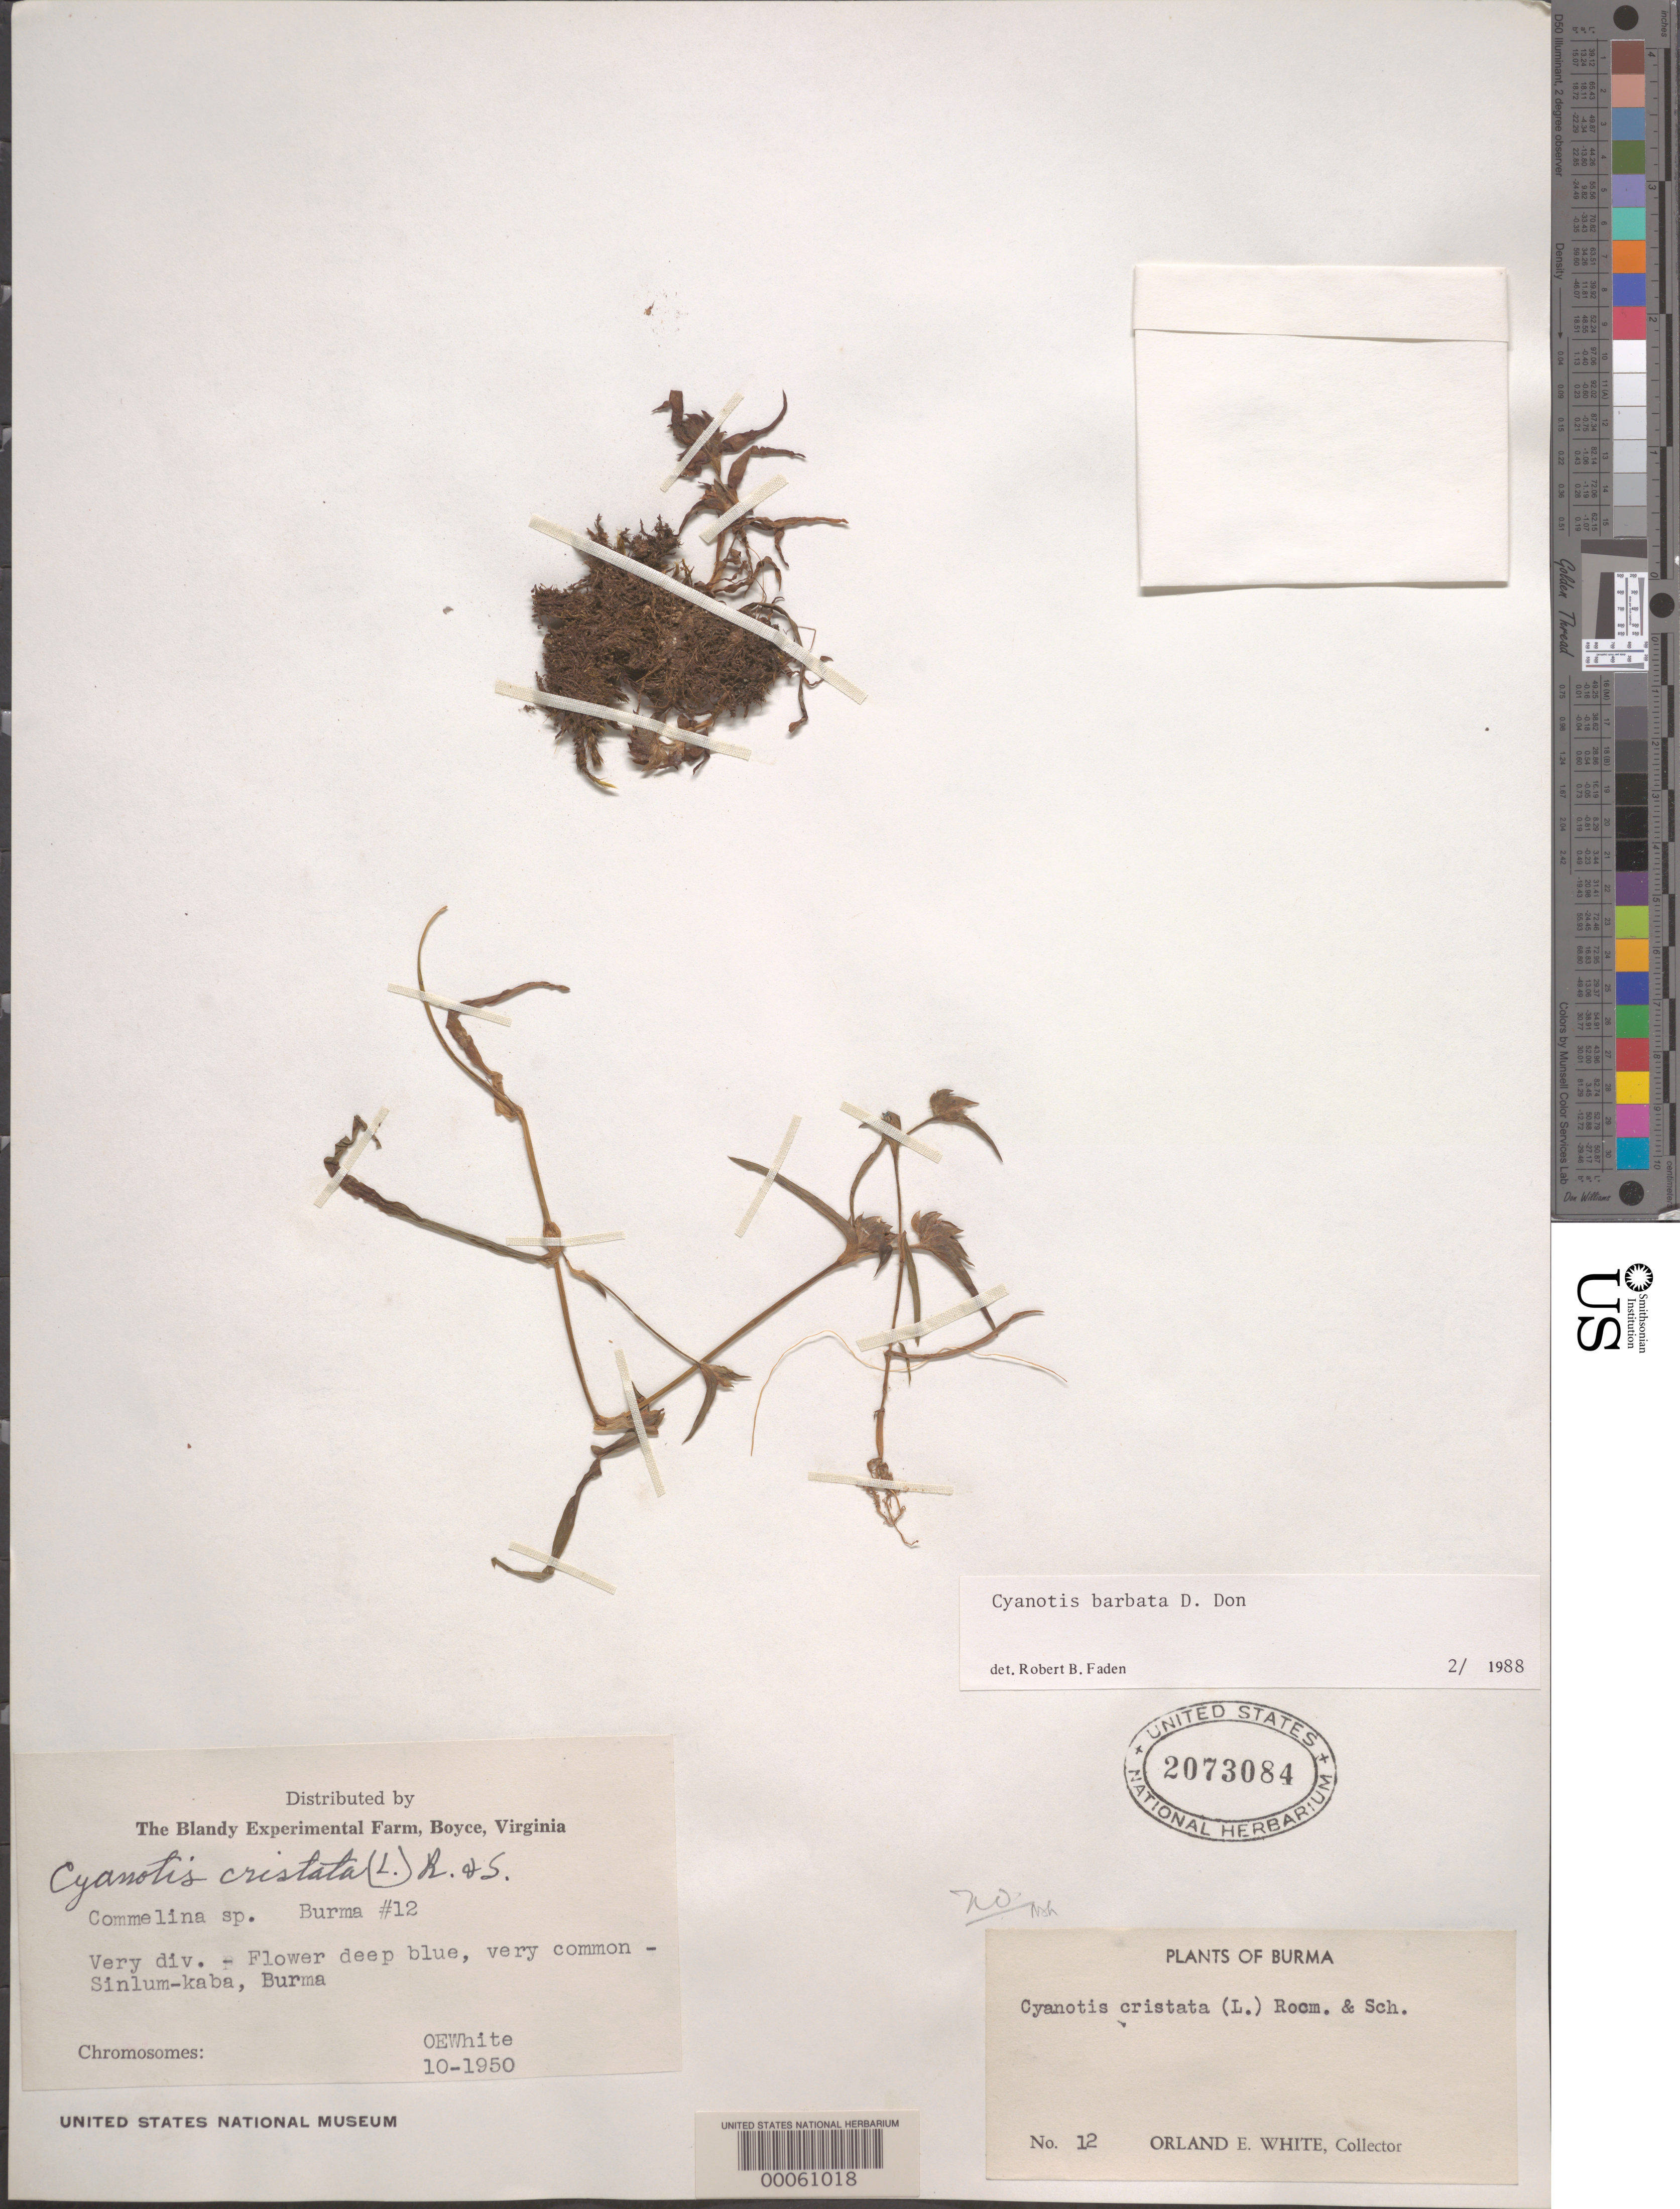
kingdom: Plantae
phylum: Tracheophyta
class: Liliopsida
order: Commelinales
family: Commelinaceae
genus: Cyanotis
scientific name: Cyanotis barbata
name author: D. Don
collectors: O. E. White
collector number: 12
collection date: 1950-10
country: Myanmar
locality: Sinlum-kaba, Burma.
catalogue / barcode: US 2073084